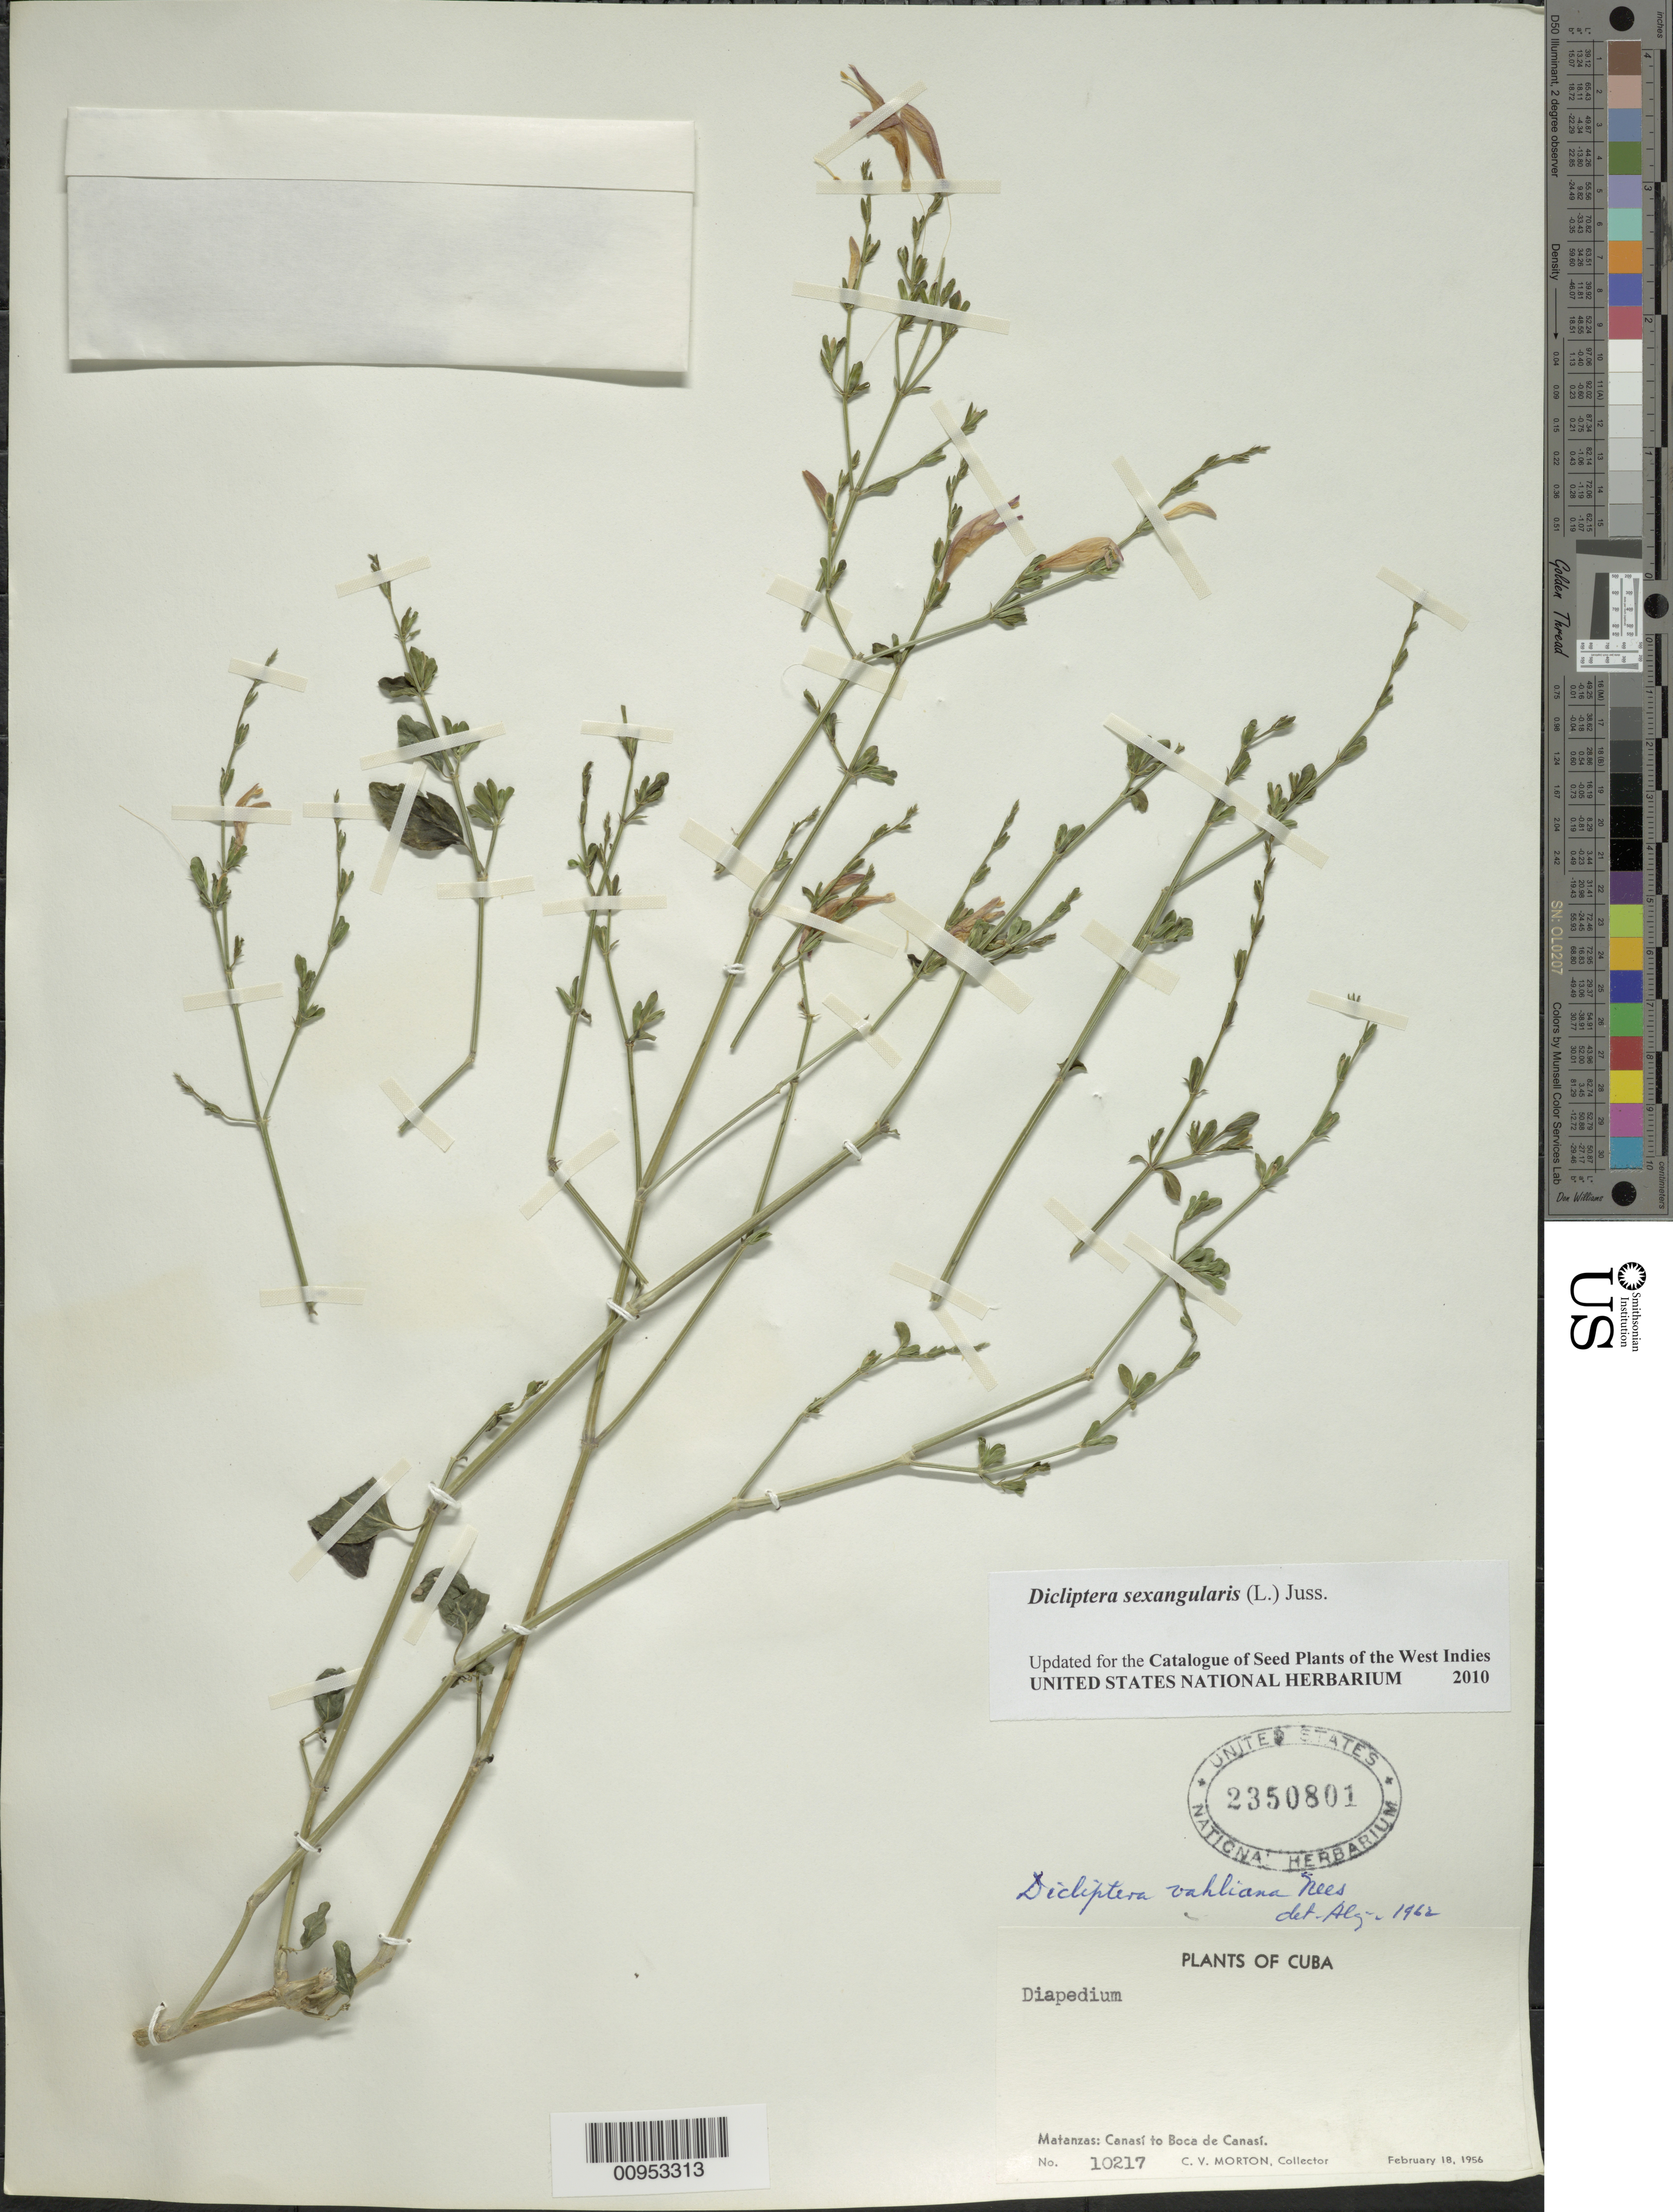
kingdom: Plantae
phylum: Tracheophyta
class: Magnoliopsida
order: Lamiales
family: Acanthaceae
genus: Dicliptera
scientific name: Dicliptera sexangularis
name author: (L.) Juss.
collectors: C. V. Morton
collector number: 10217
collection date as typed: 18 Feb 1956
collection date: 1956-02-18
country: Cuba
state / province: Matanzas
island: Cuba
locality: Canasí to Boca de Canasí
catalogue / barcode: US 2350801